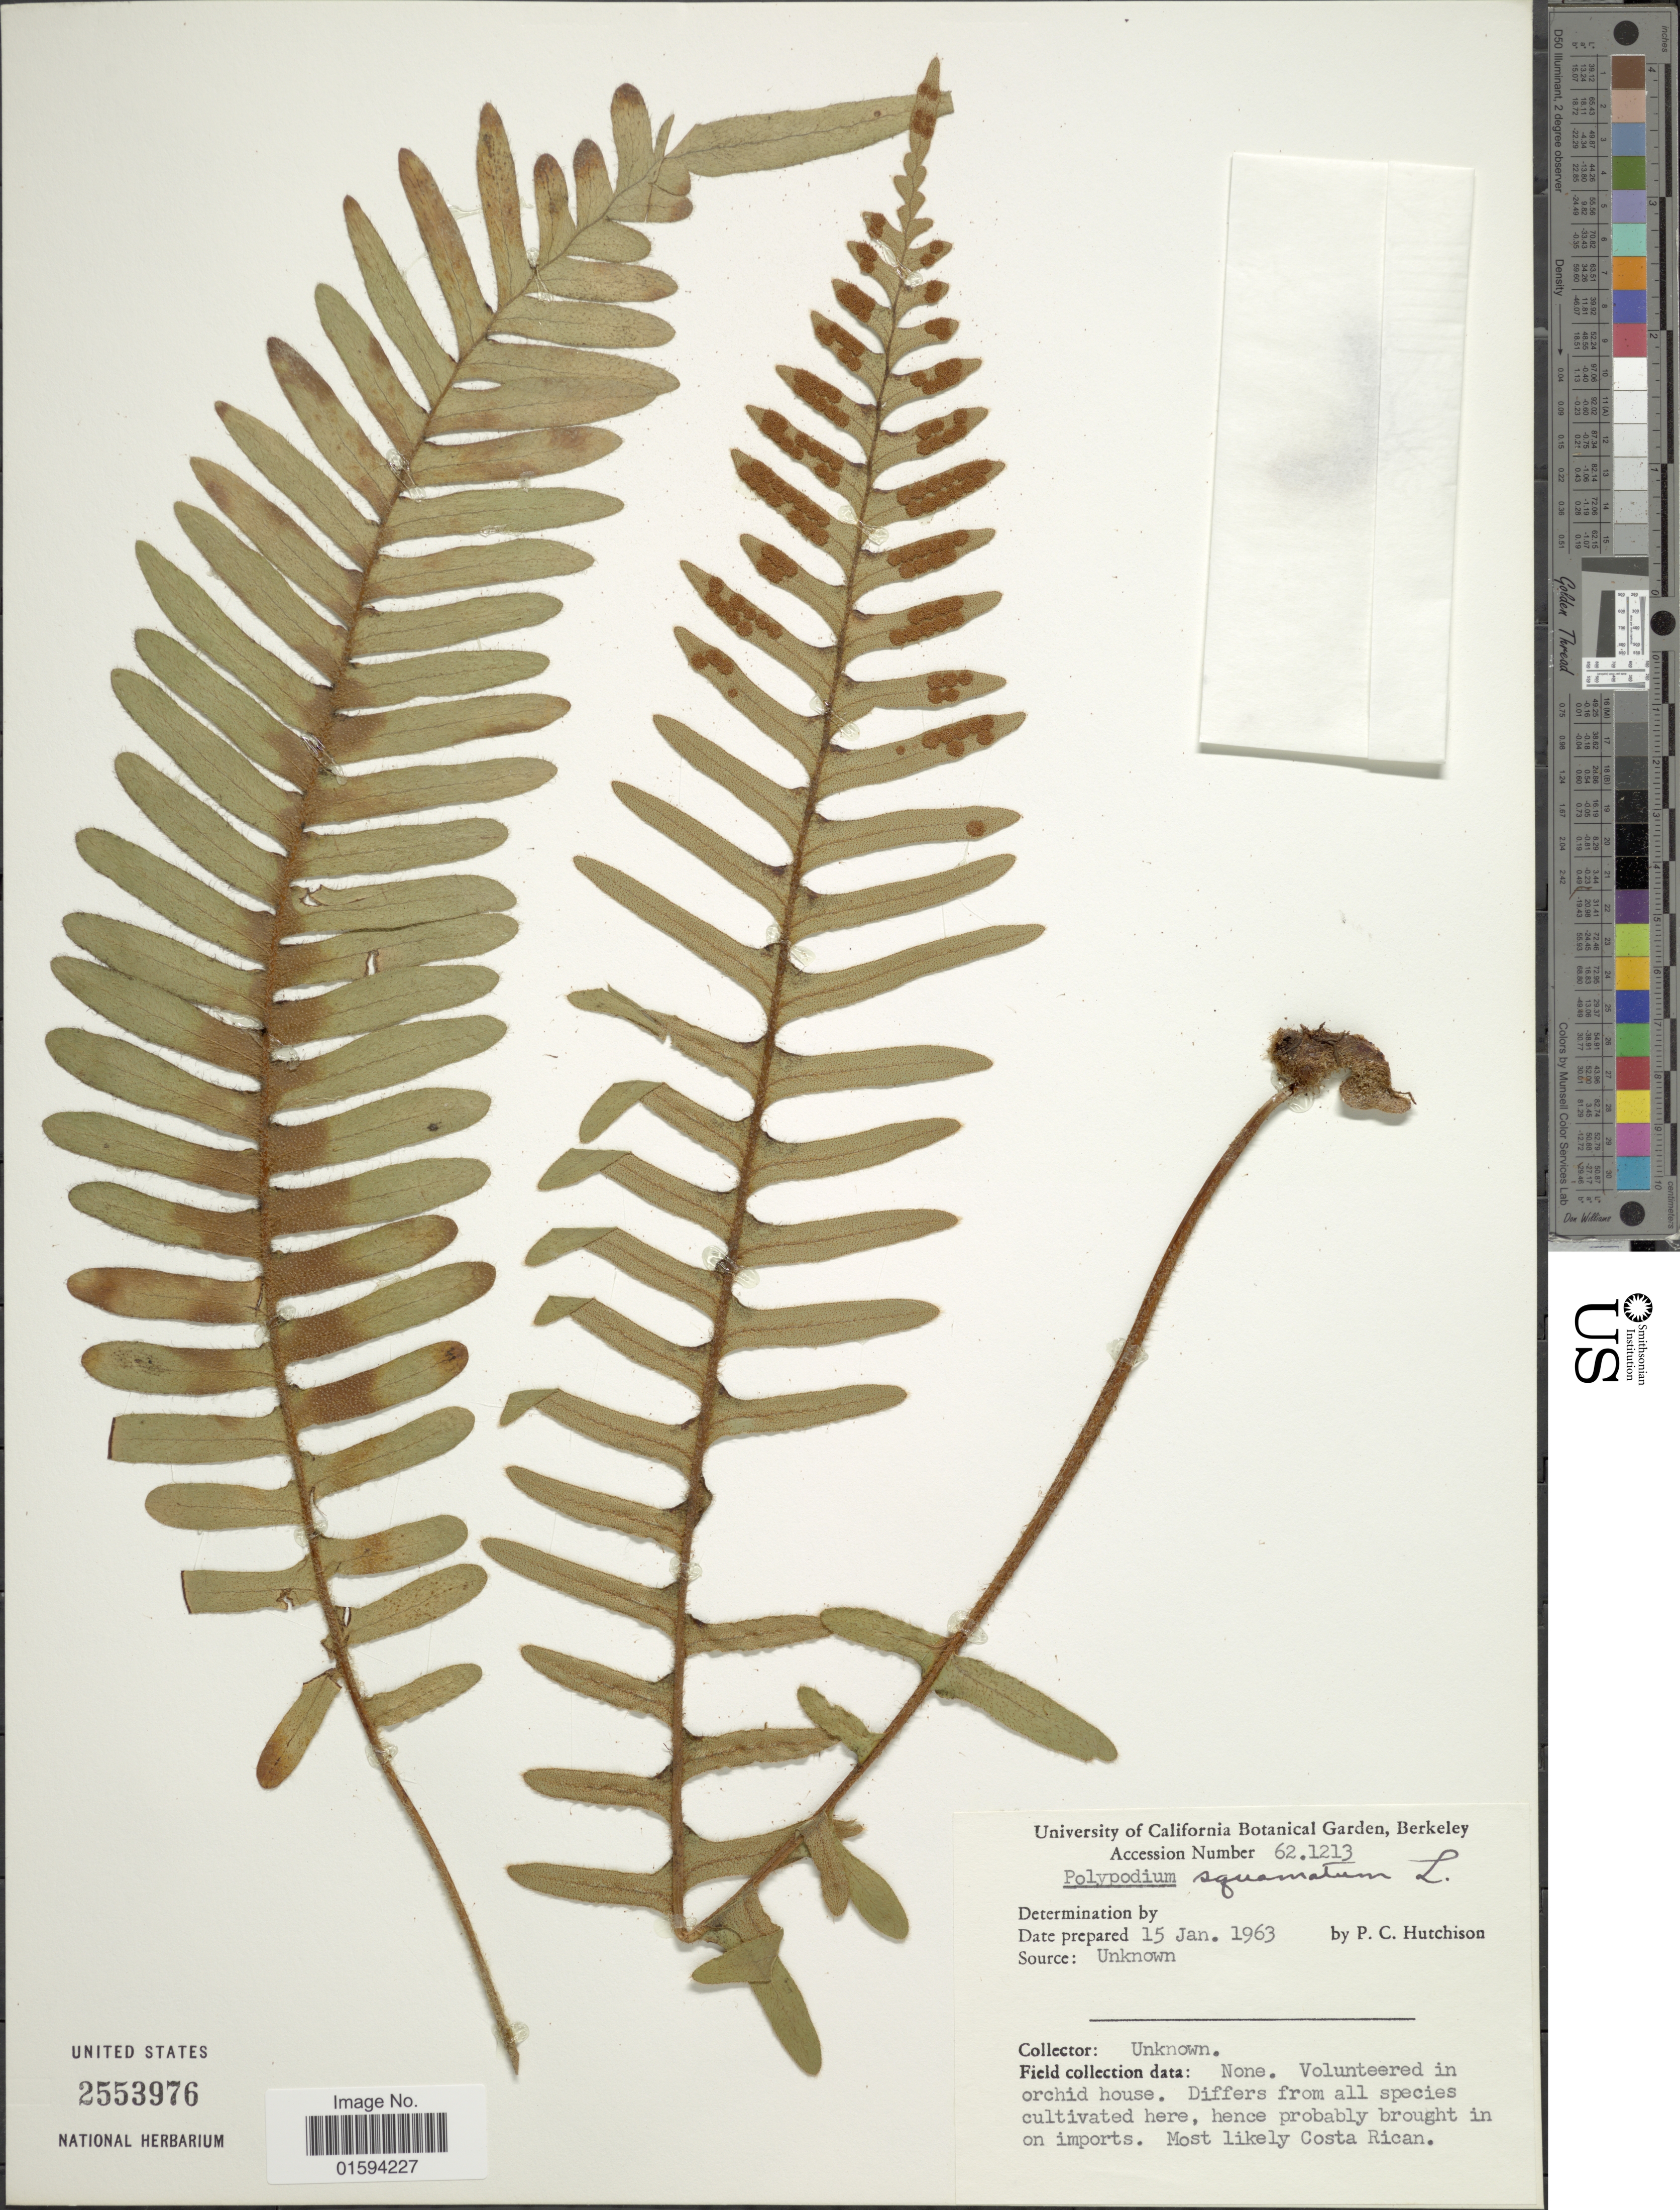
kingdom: Plantae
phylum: Tracheophyta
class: Polypodiopsida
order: Polypodiales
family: Polypodiaceae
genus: Polypodium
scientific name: Polypodium squamatum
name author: L.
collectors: P. C. Hutchison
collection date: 1963-01-15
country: United States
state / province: California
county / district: Alameda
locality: University of California Botanical Garden, Berkeleym Botanical Garden Accession Number 62.1213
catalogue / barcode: US 2553976